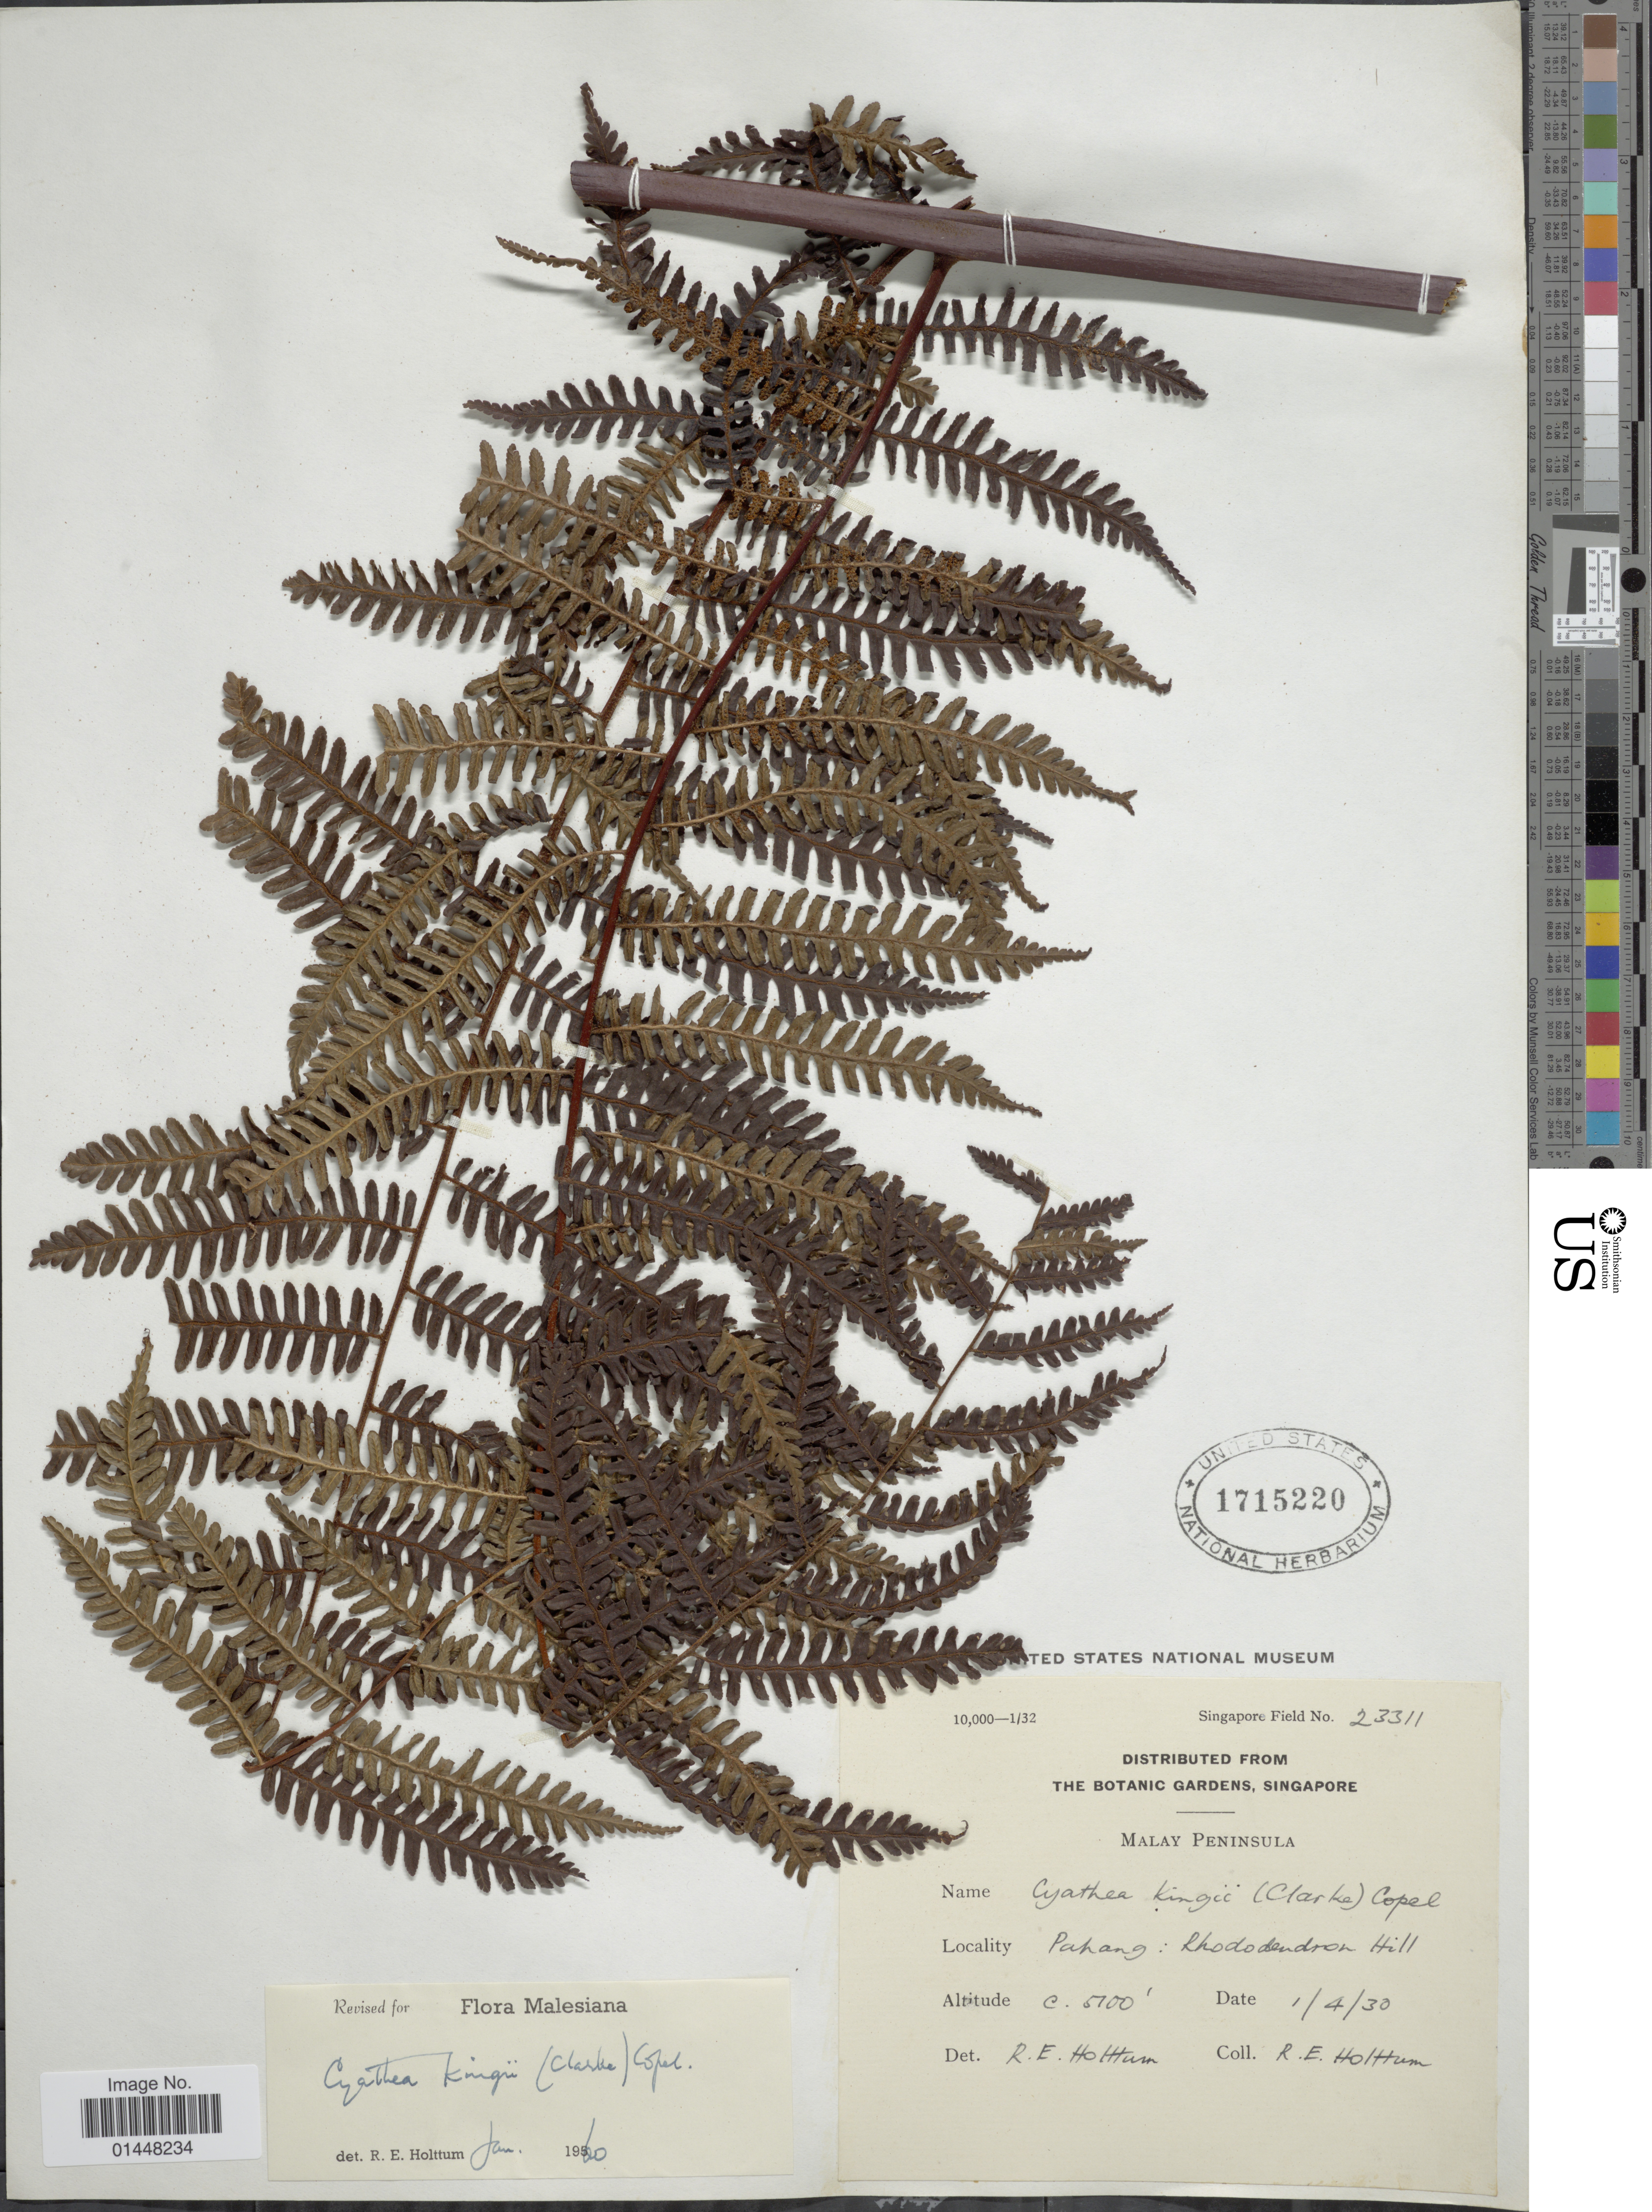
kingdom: Plantae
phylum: Tracheophyta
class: Polypodiopsida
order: Cyatheales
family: Cyatheaceae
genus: Gymnosphaera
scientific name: Gymnosphaera kingii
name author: (Clarke) Copel.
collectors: R. E. Holttum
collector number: Singapore Field 23311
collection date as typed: Transcribed d/m/y: 1/4/30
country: Malaysia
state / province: Pahang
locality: Malaya Peninsula. Rhododendron Hill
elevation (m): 1554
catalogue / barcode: US 1715220